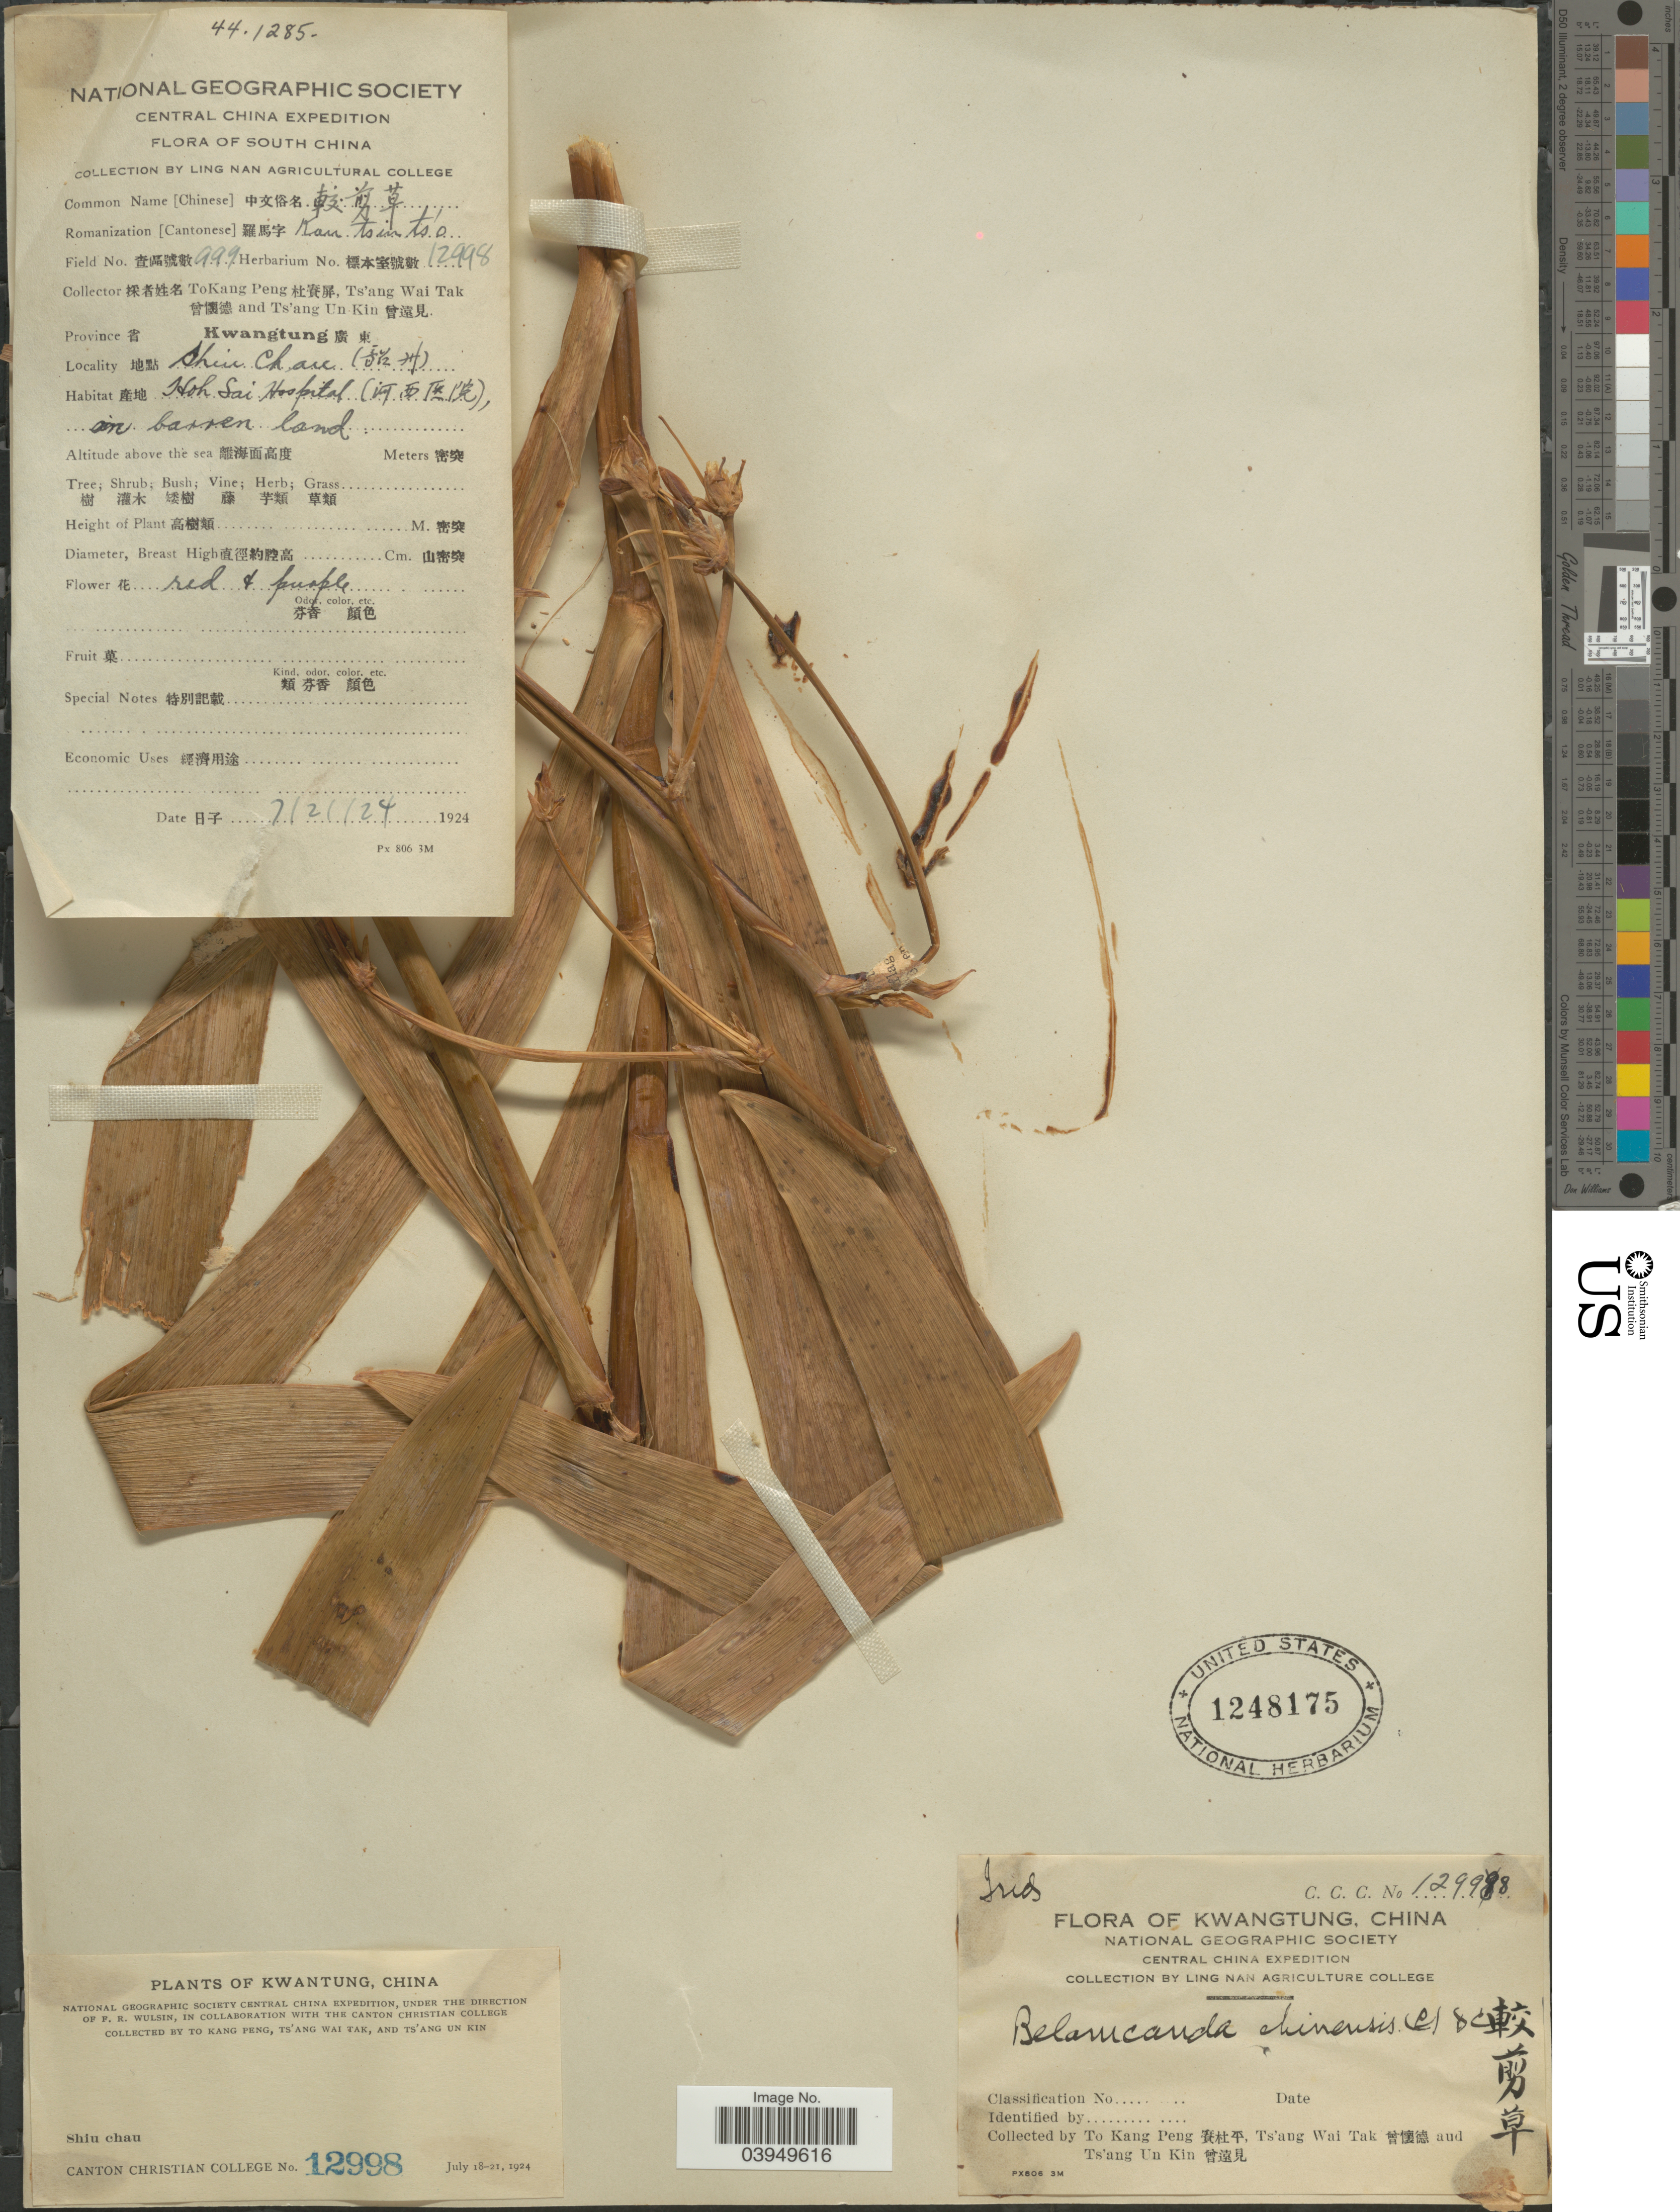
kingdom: Plantae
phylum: Tracheophyta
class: Liliopsida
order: Asparagales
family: Iridaceae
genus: Iris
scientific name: Iris chinensis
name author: Curtis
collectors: T. K. Peng, W. T. Tsang & U. K. Tsang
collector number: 12998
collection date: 1924-07-21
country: China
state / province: Guangdong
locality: Kwangtung. Shiu chau(X). Central China. hoh Sai Hospital (X) on barren land.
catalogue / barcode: US 1248175